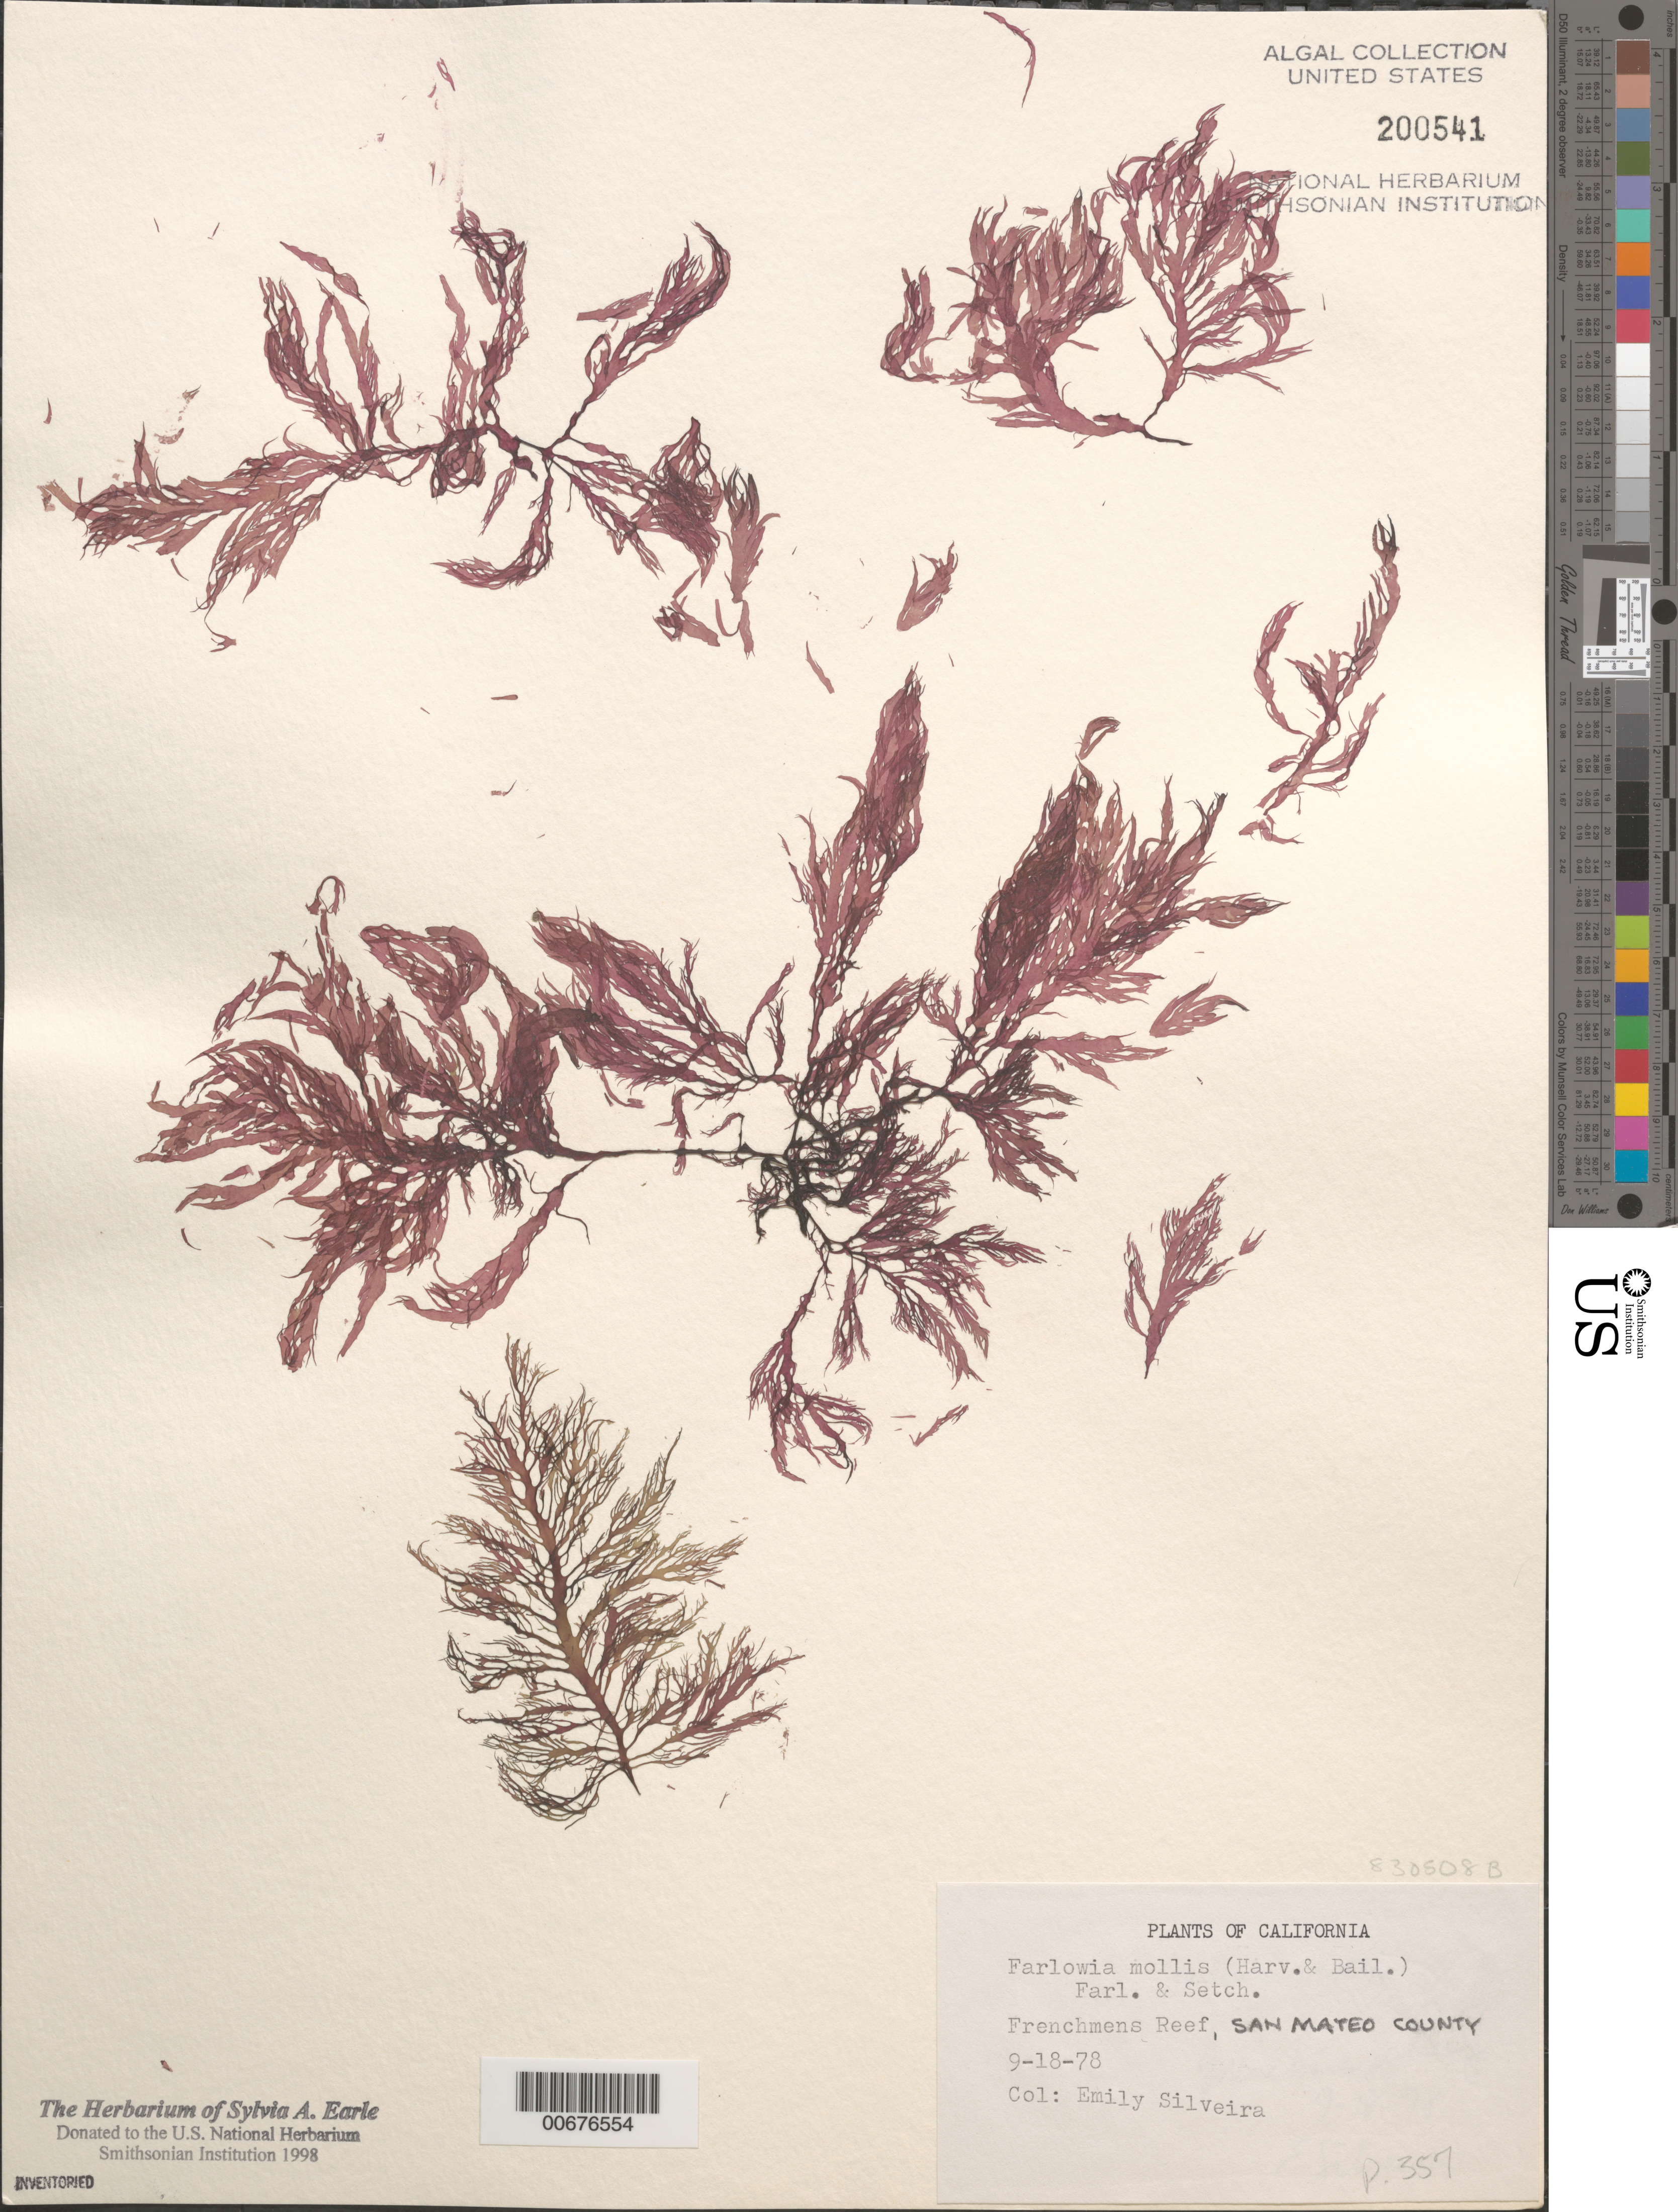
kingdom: Plantae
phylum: Rhodophyta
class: Florideophyceae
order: Gigartinales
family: Dumontiaceae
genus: Farlowia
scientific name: Farlowia mollis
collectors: E. A. Silveira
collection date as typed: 18 Sep 1978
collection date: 1978-09-18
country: United States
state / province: California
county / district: San Mateo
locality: Frenchmans Reef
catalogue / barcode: US 200541